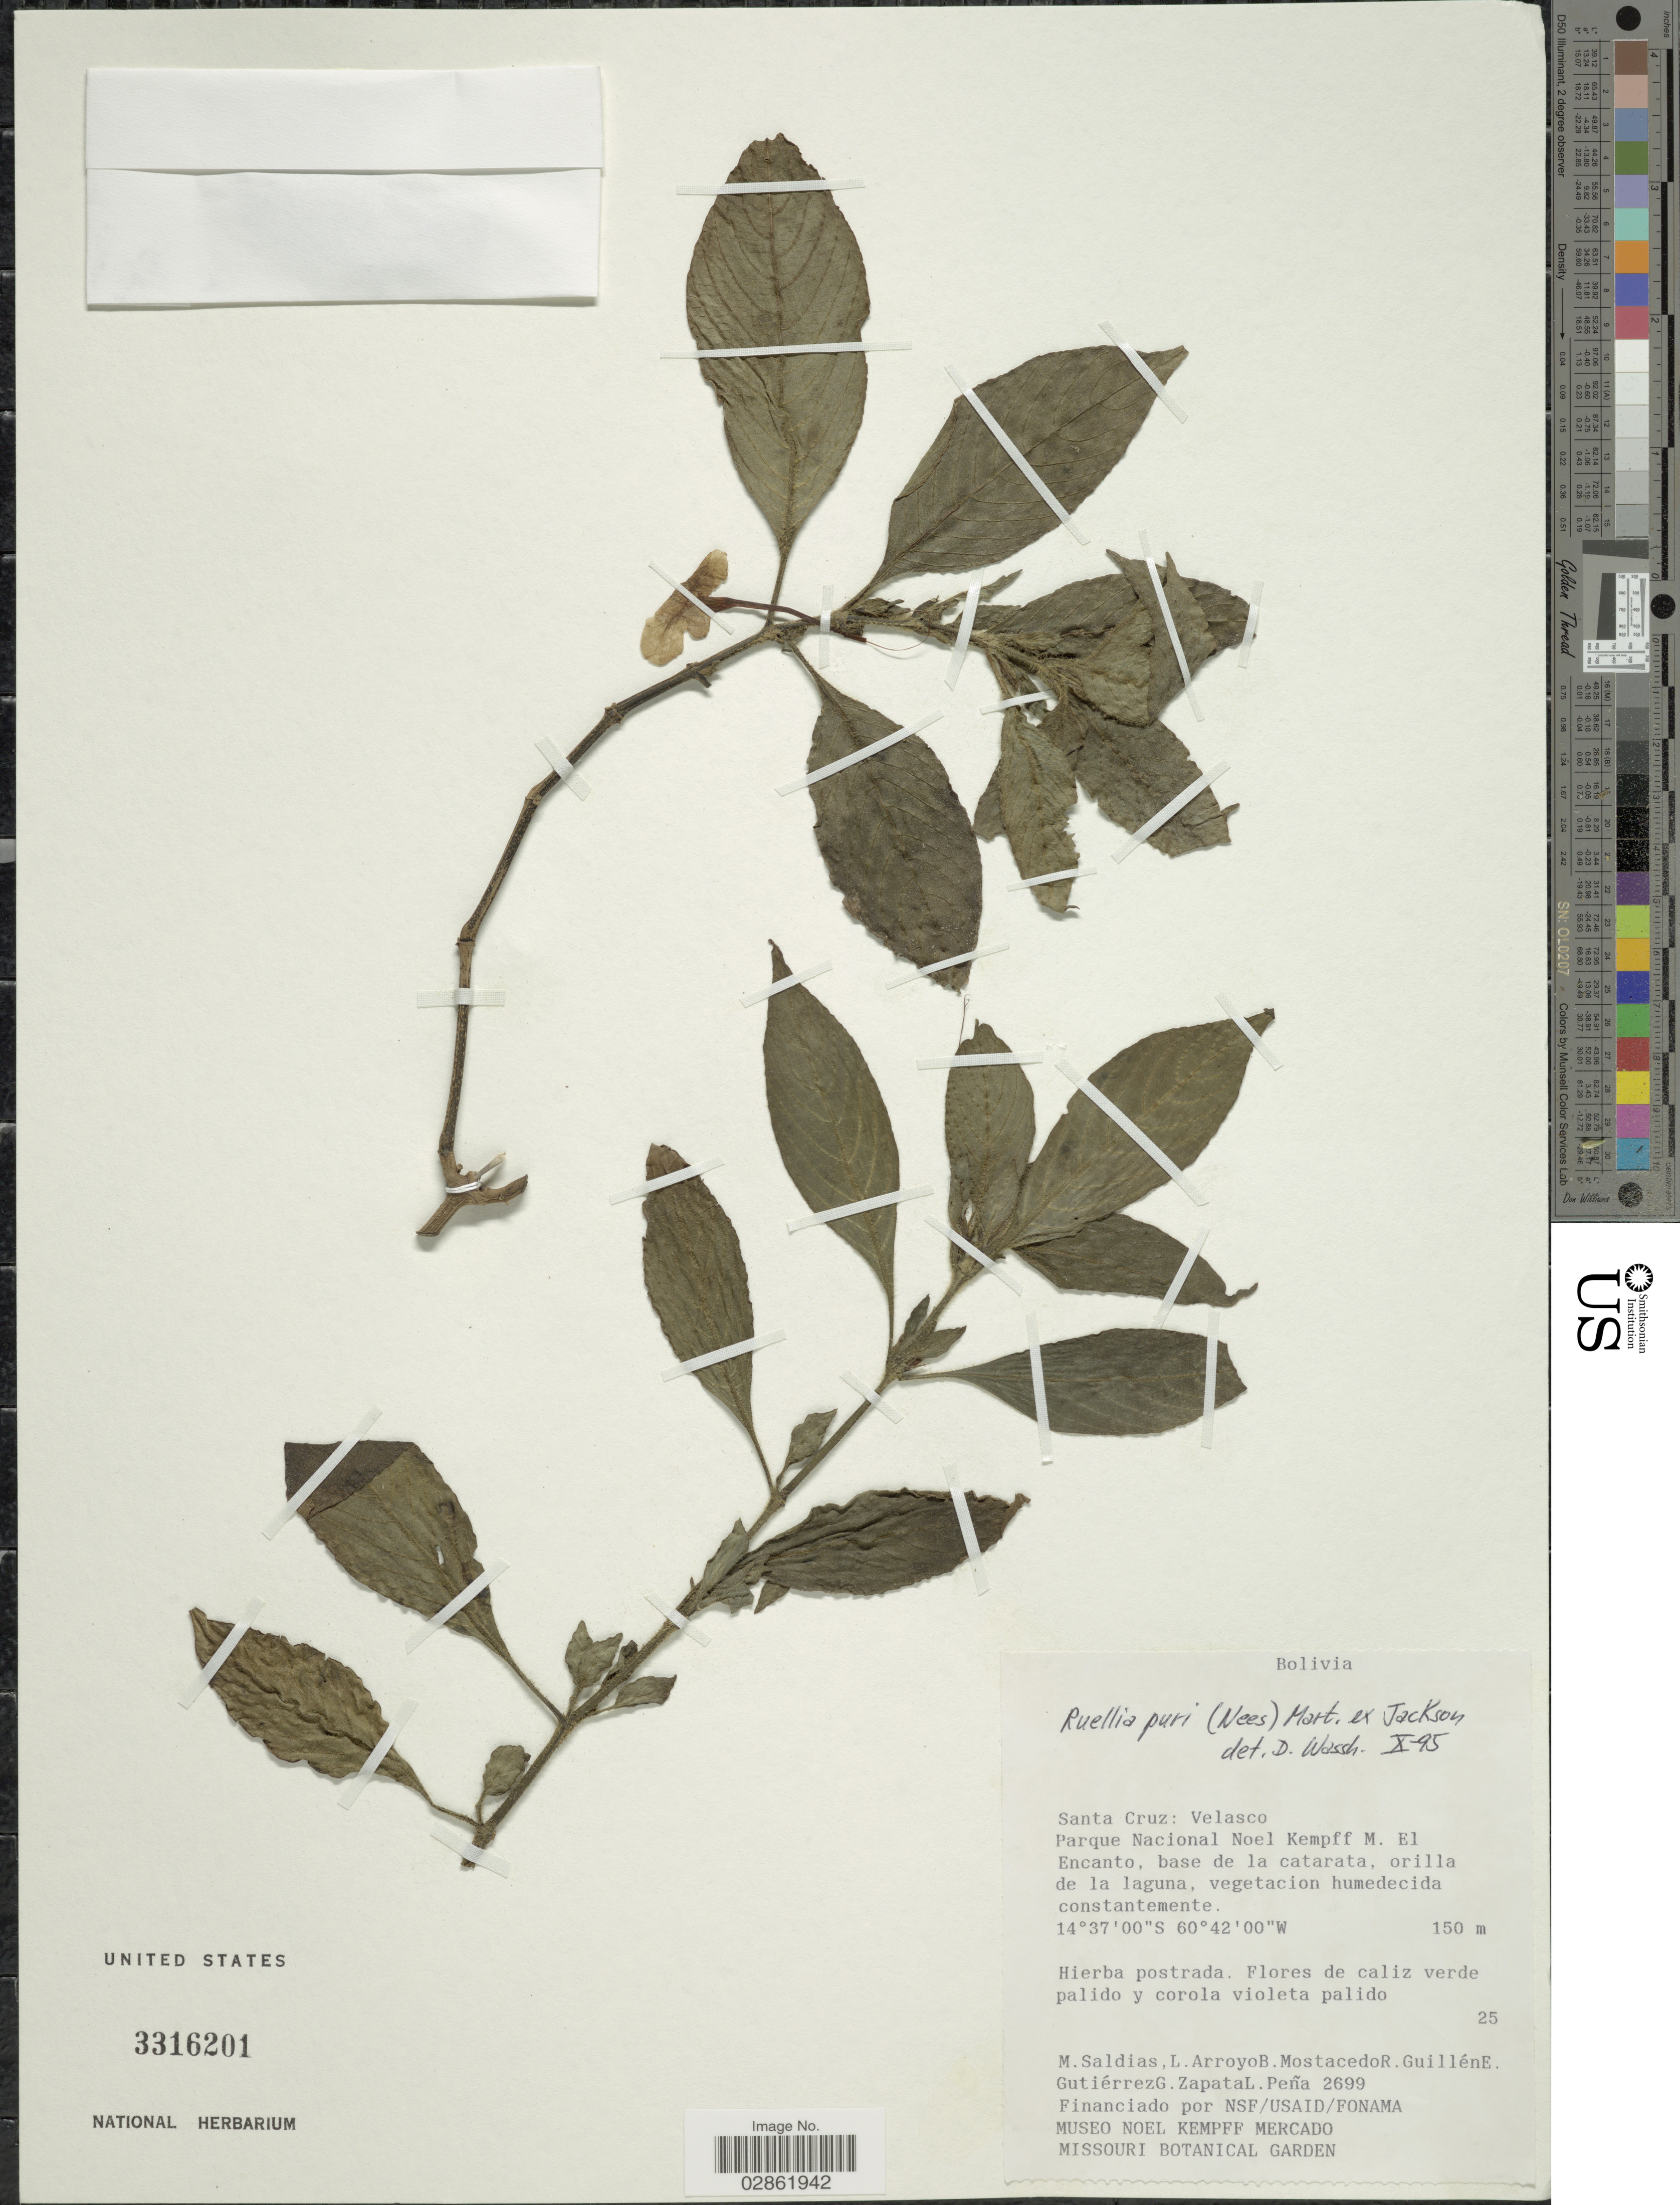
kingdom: Plantae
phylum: Tracheophyta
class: Magnoliopsida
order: Lamiales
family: Acanthaceae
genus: Ruellia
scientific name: Ruellia puri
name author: Mart. ex Nees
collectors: M. Saldias, L. Arroyo, B. Mostacedo, R. Guillen & et al.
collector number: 2699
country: Bolivia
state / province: Santa Cruz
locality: Velasco, Parque Nacional Noel Kempff M. El Encanto, base de la catarata, orilla de la laguna.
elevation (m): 150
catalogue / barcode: US 3316201